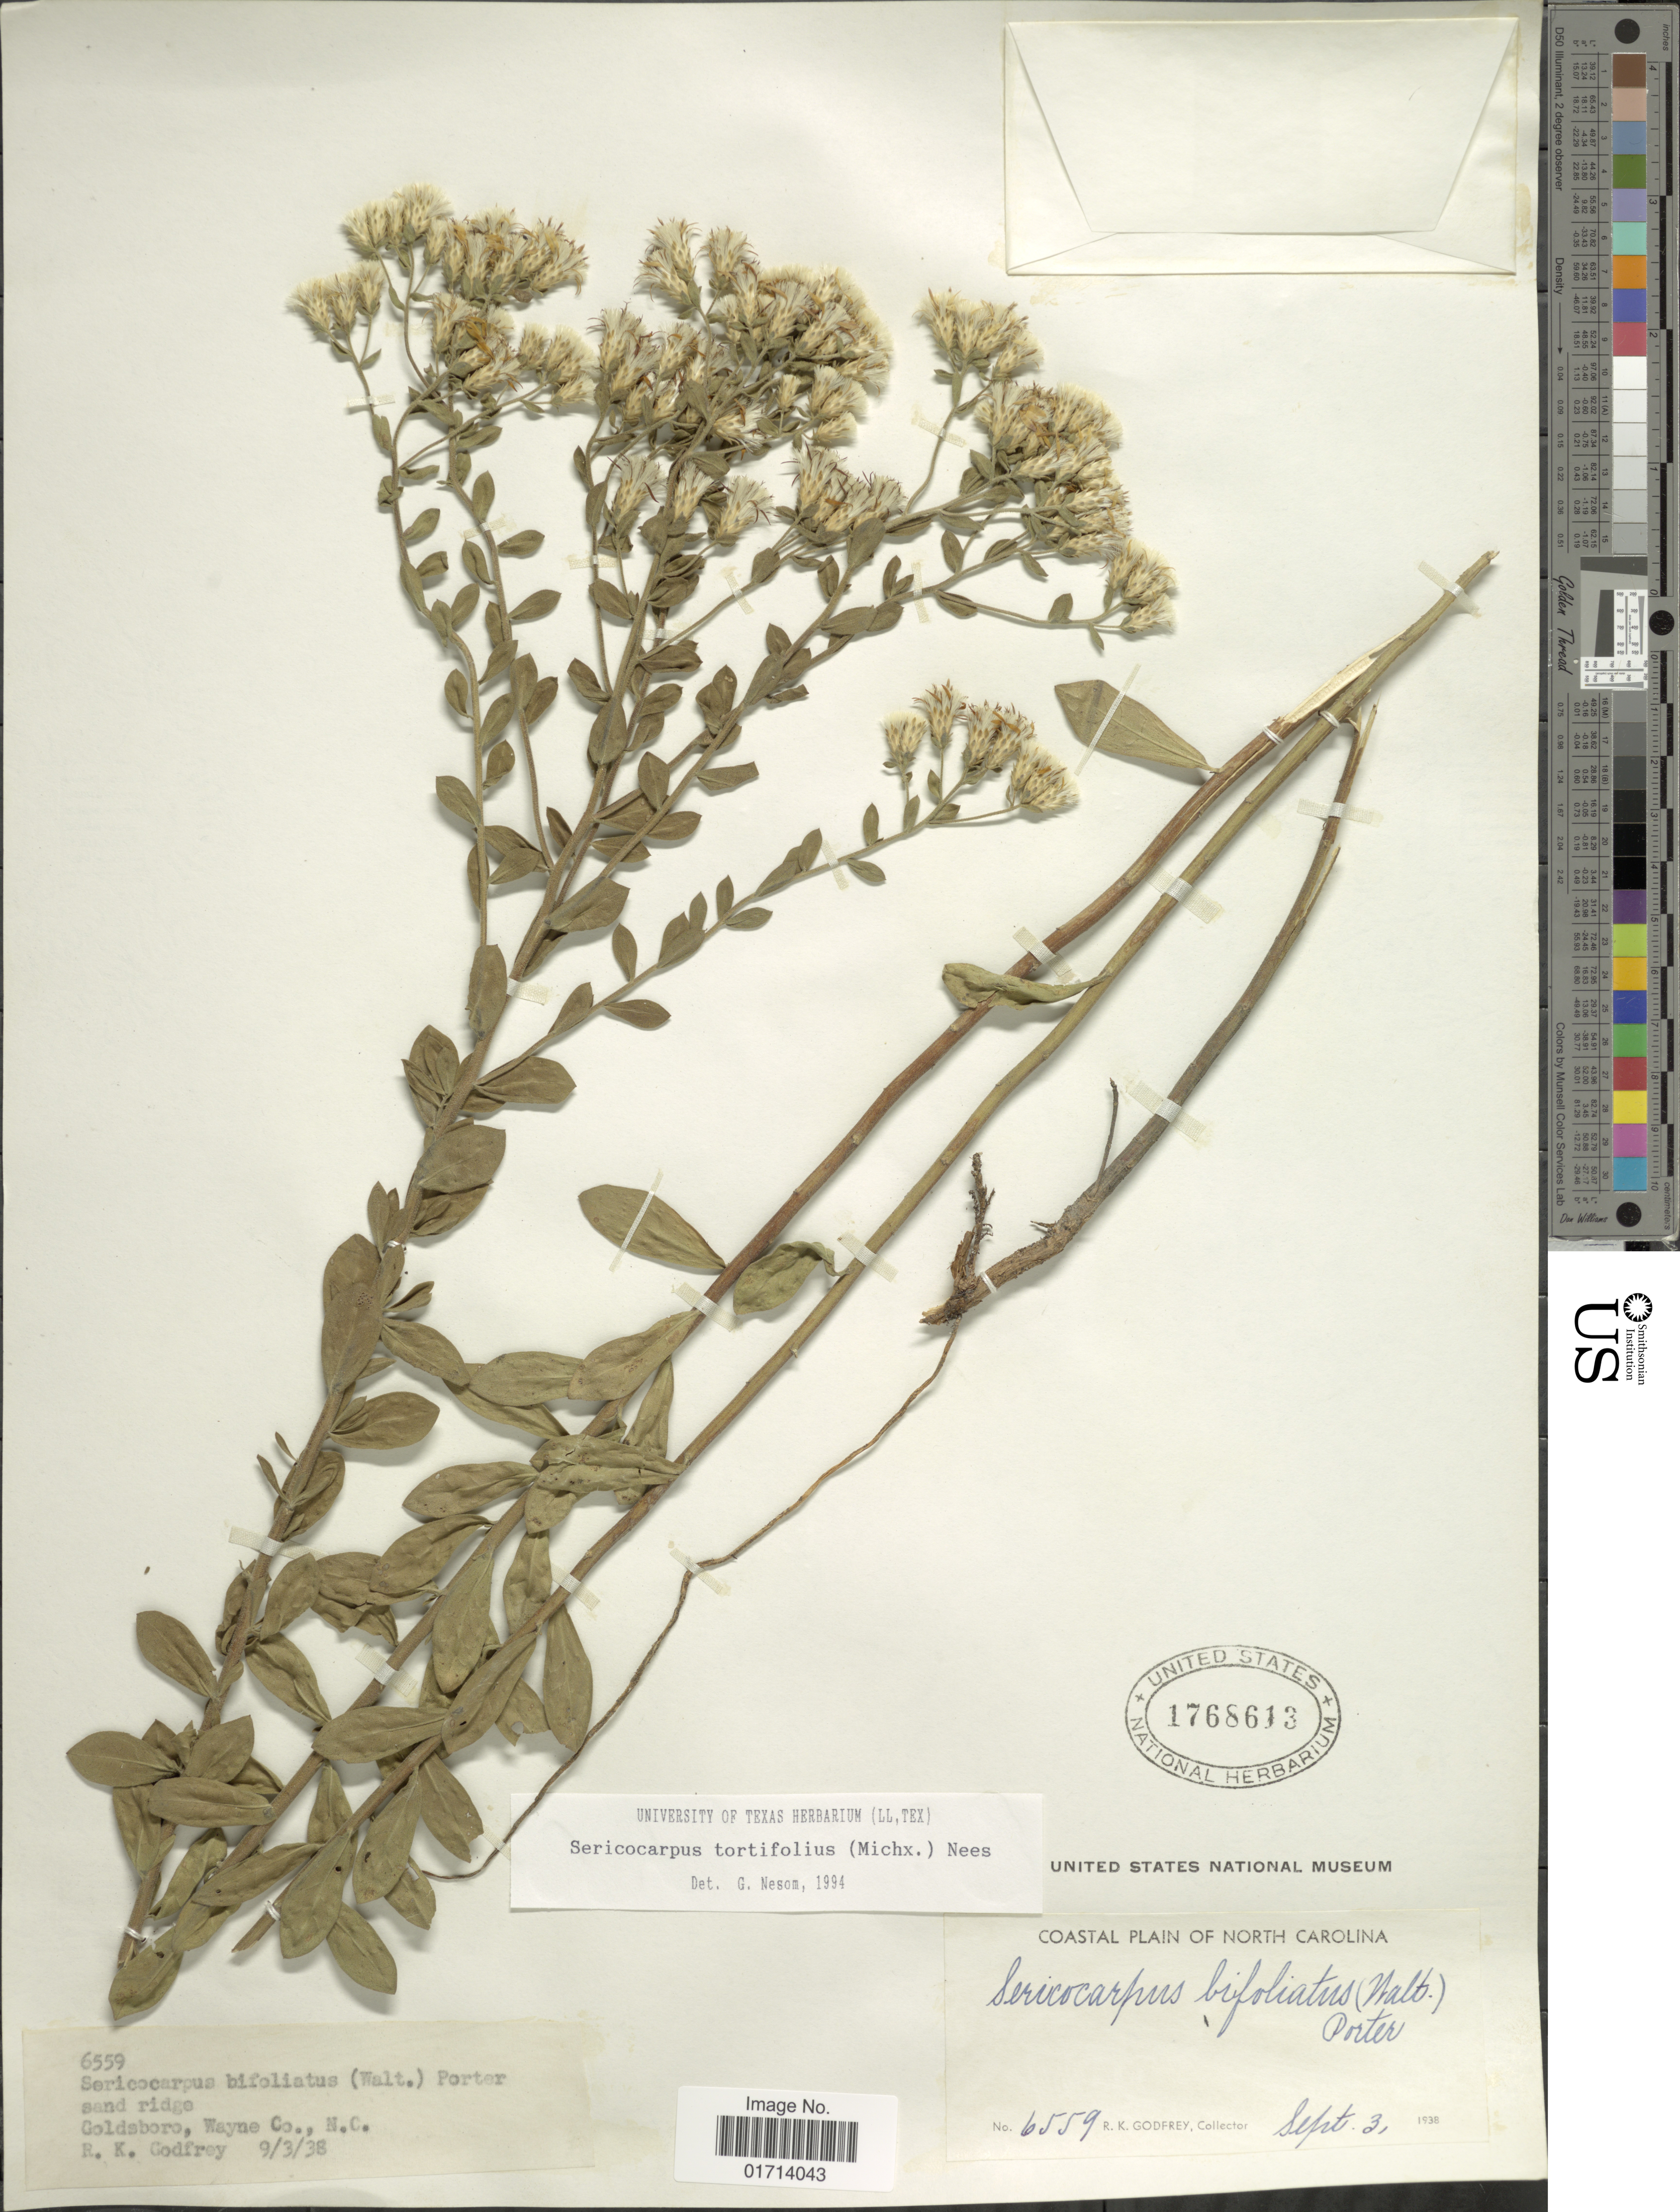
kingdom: Plantae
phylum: Tracheophyta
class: Magnoliopsida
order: Asterales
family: Asteraceae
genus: Sericocarpus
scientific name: Sericocarpus tortifolius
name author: (Michx.) Nees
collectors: R. K. Godfrey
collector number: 6559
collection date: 1938-09-03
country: United States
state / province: North Carolina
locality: Goldsboro, Wayne Co., N. C.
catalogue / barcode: US 1768613